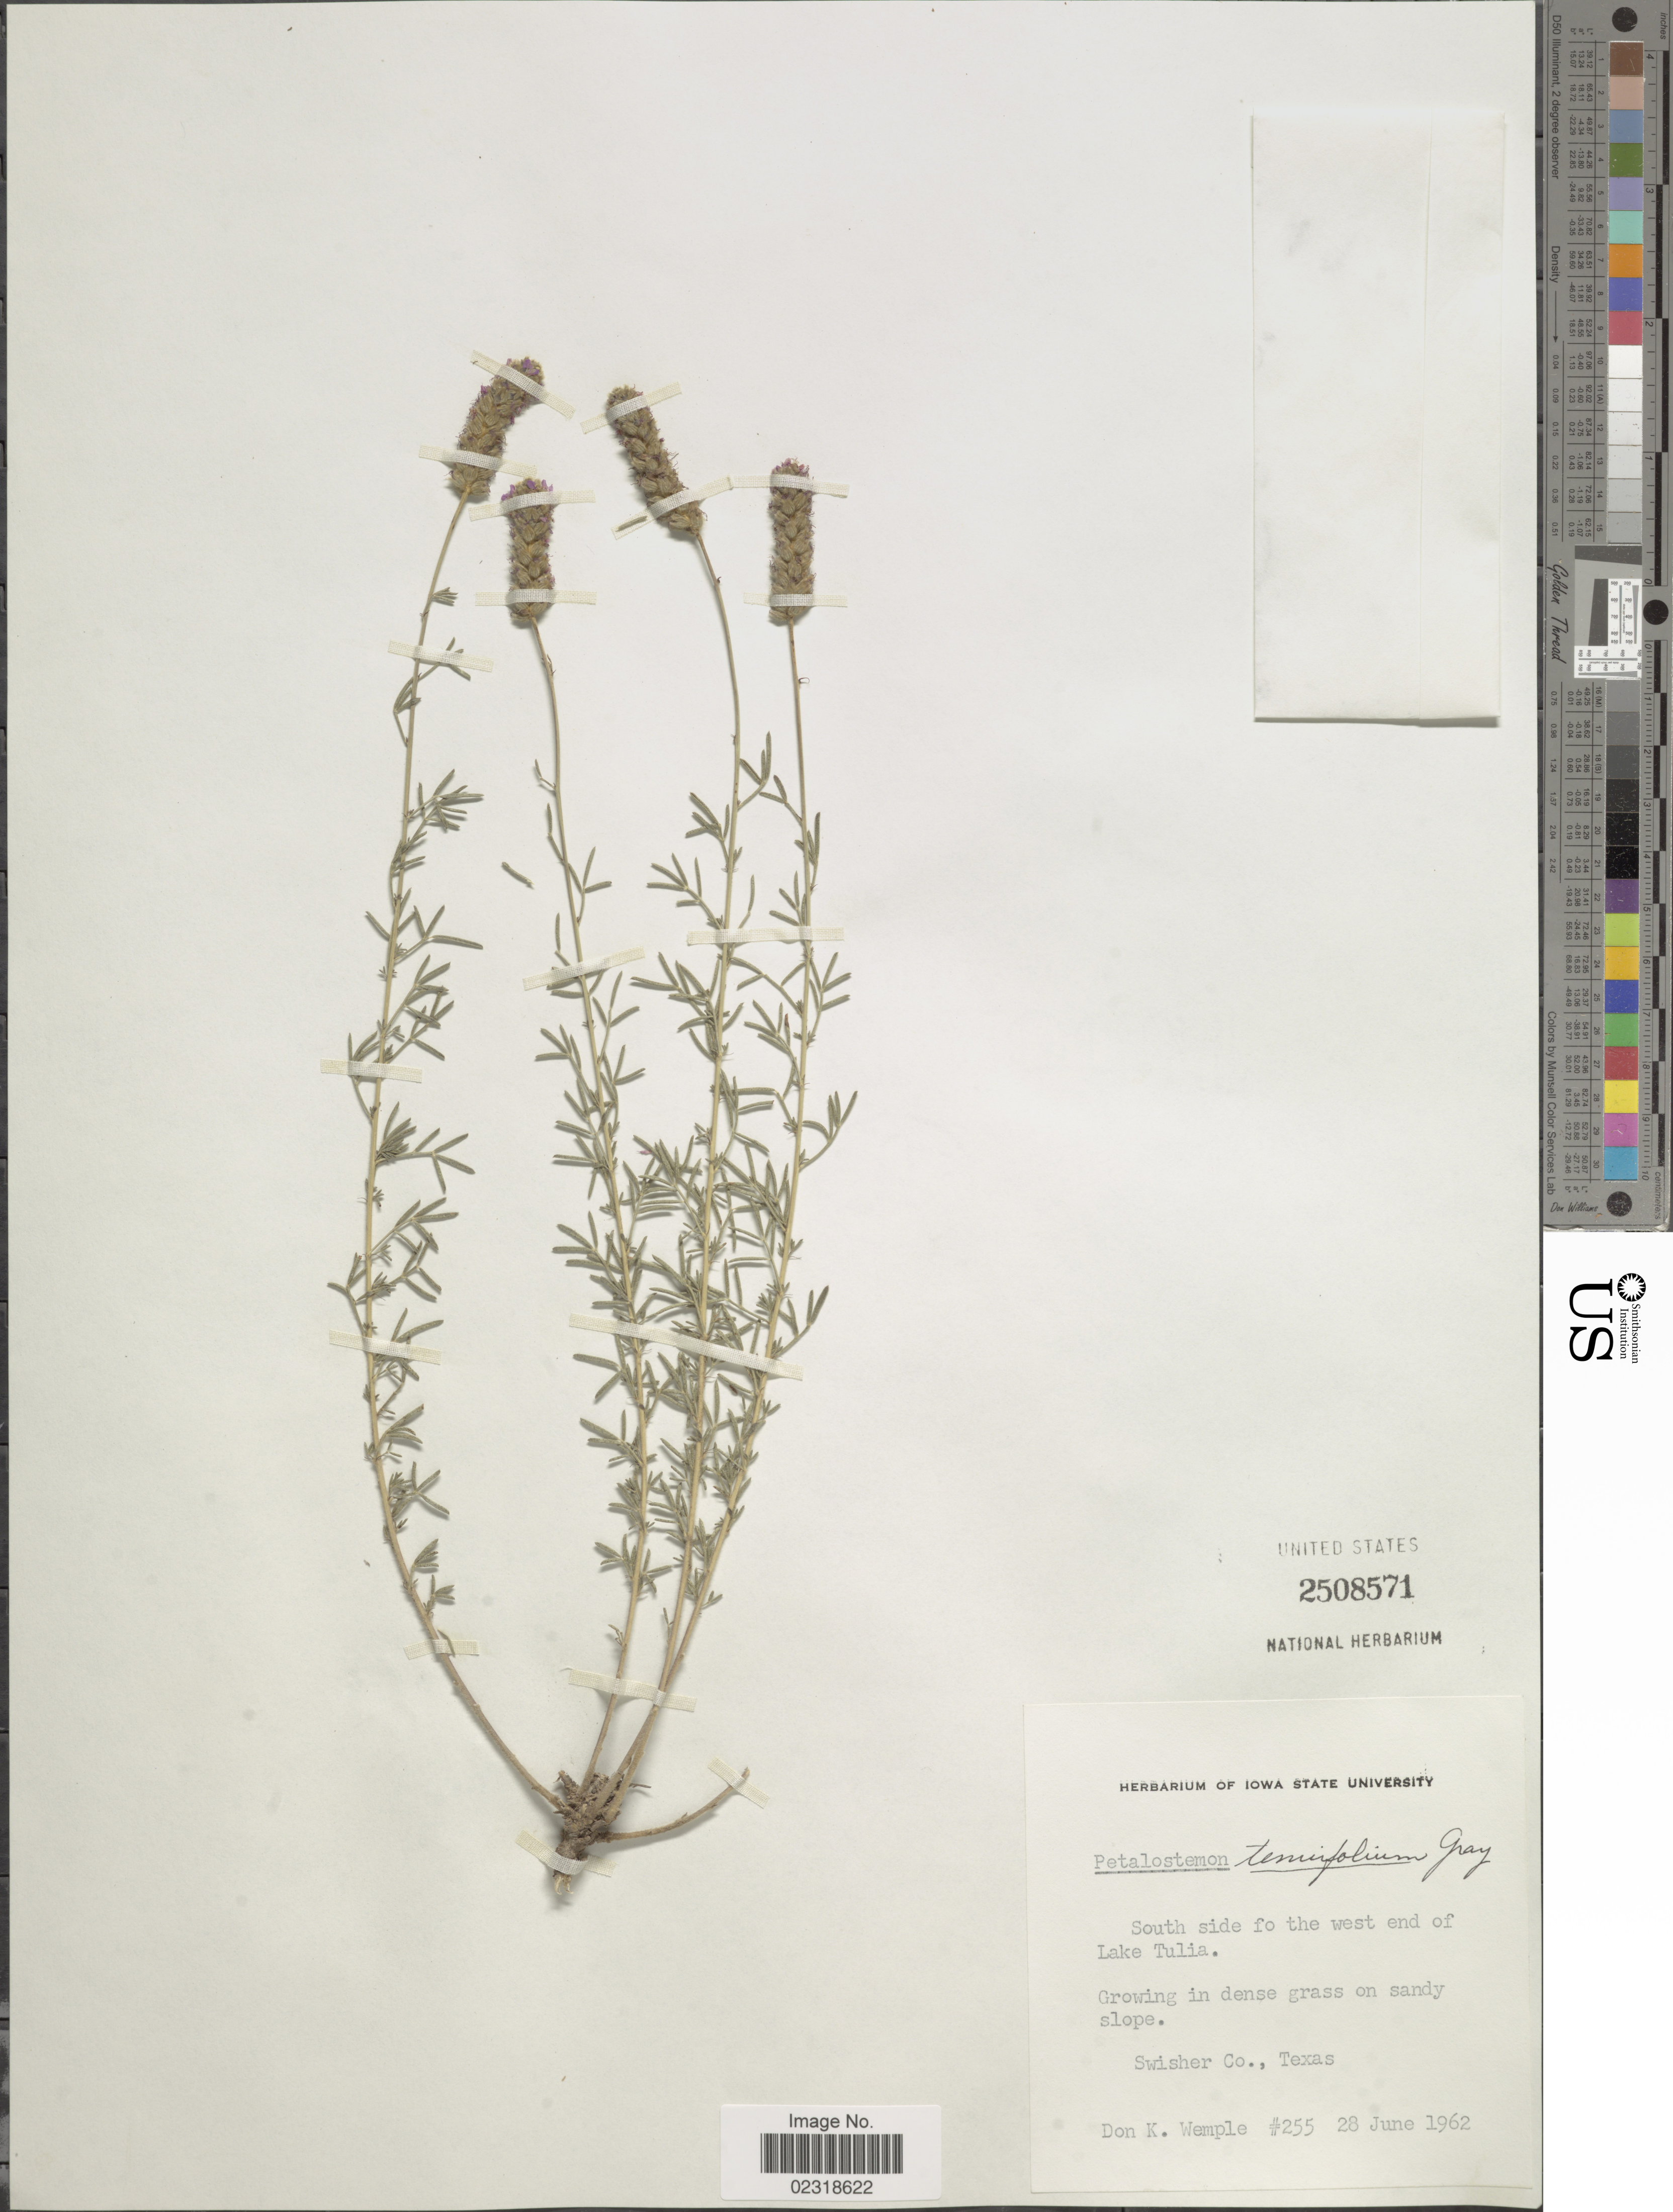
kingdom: Plantae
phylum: Tracheophyta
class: Magnoliopsida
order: Fabales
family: Fabaceae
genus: Dalea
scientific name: Dalea tenuifolia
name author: (A. Gray) Shinners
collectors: D. Wemple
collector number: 255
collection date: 1962-06-28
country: United States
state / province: Texas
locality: South side of the west end of Lake Tulia, growing in dense grass on sandy slope, Swisher Co.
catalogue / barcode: US 2508571